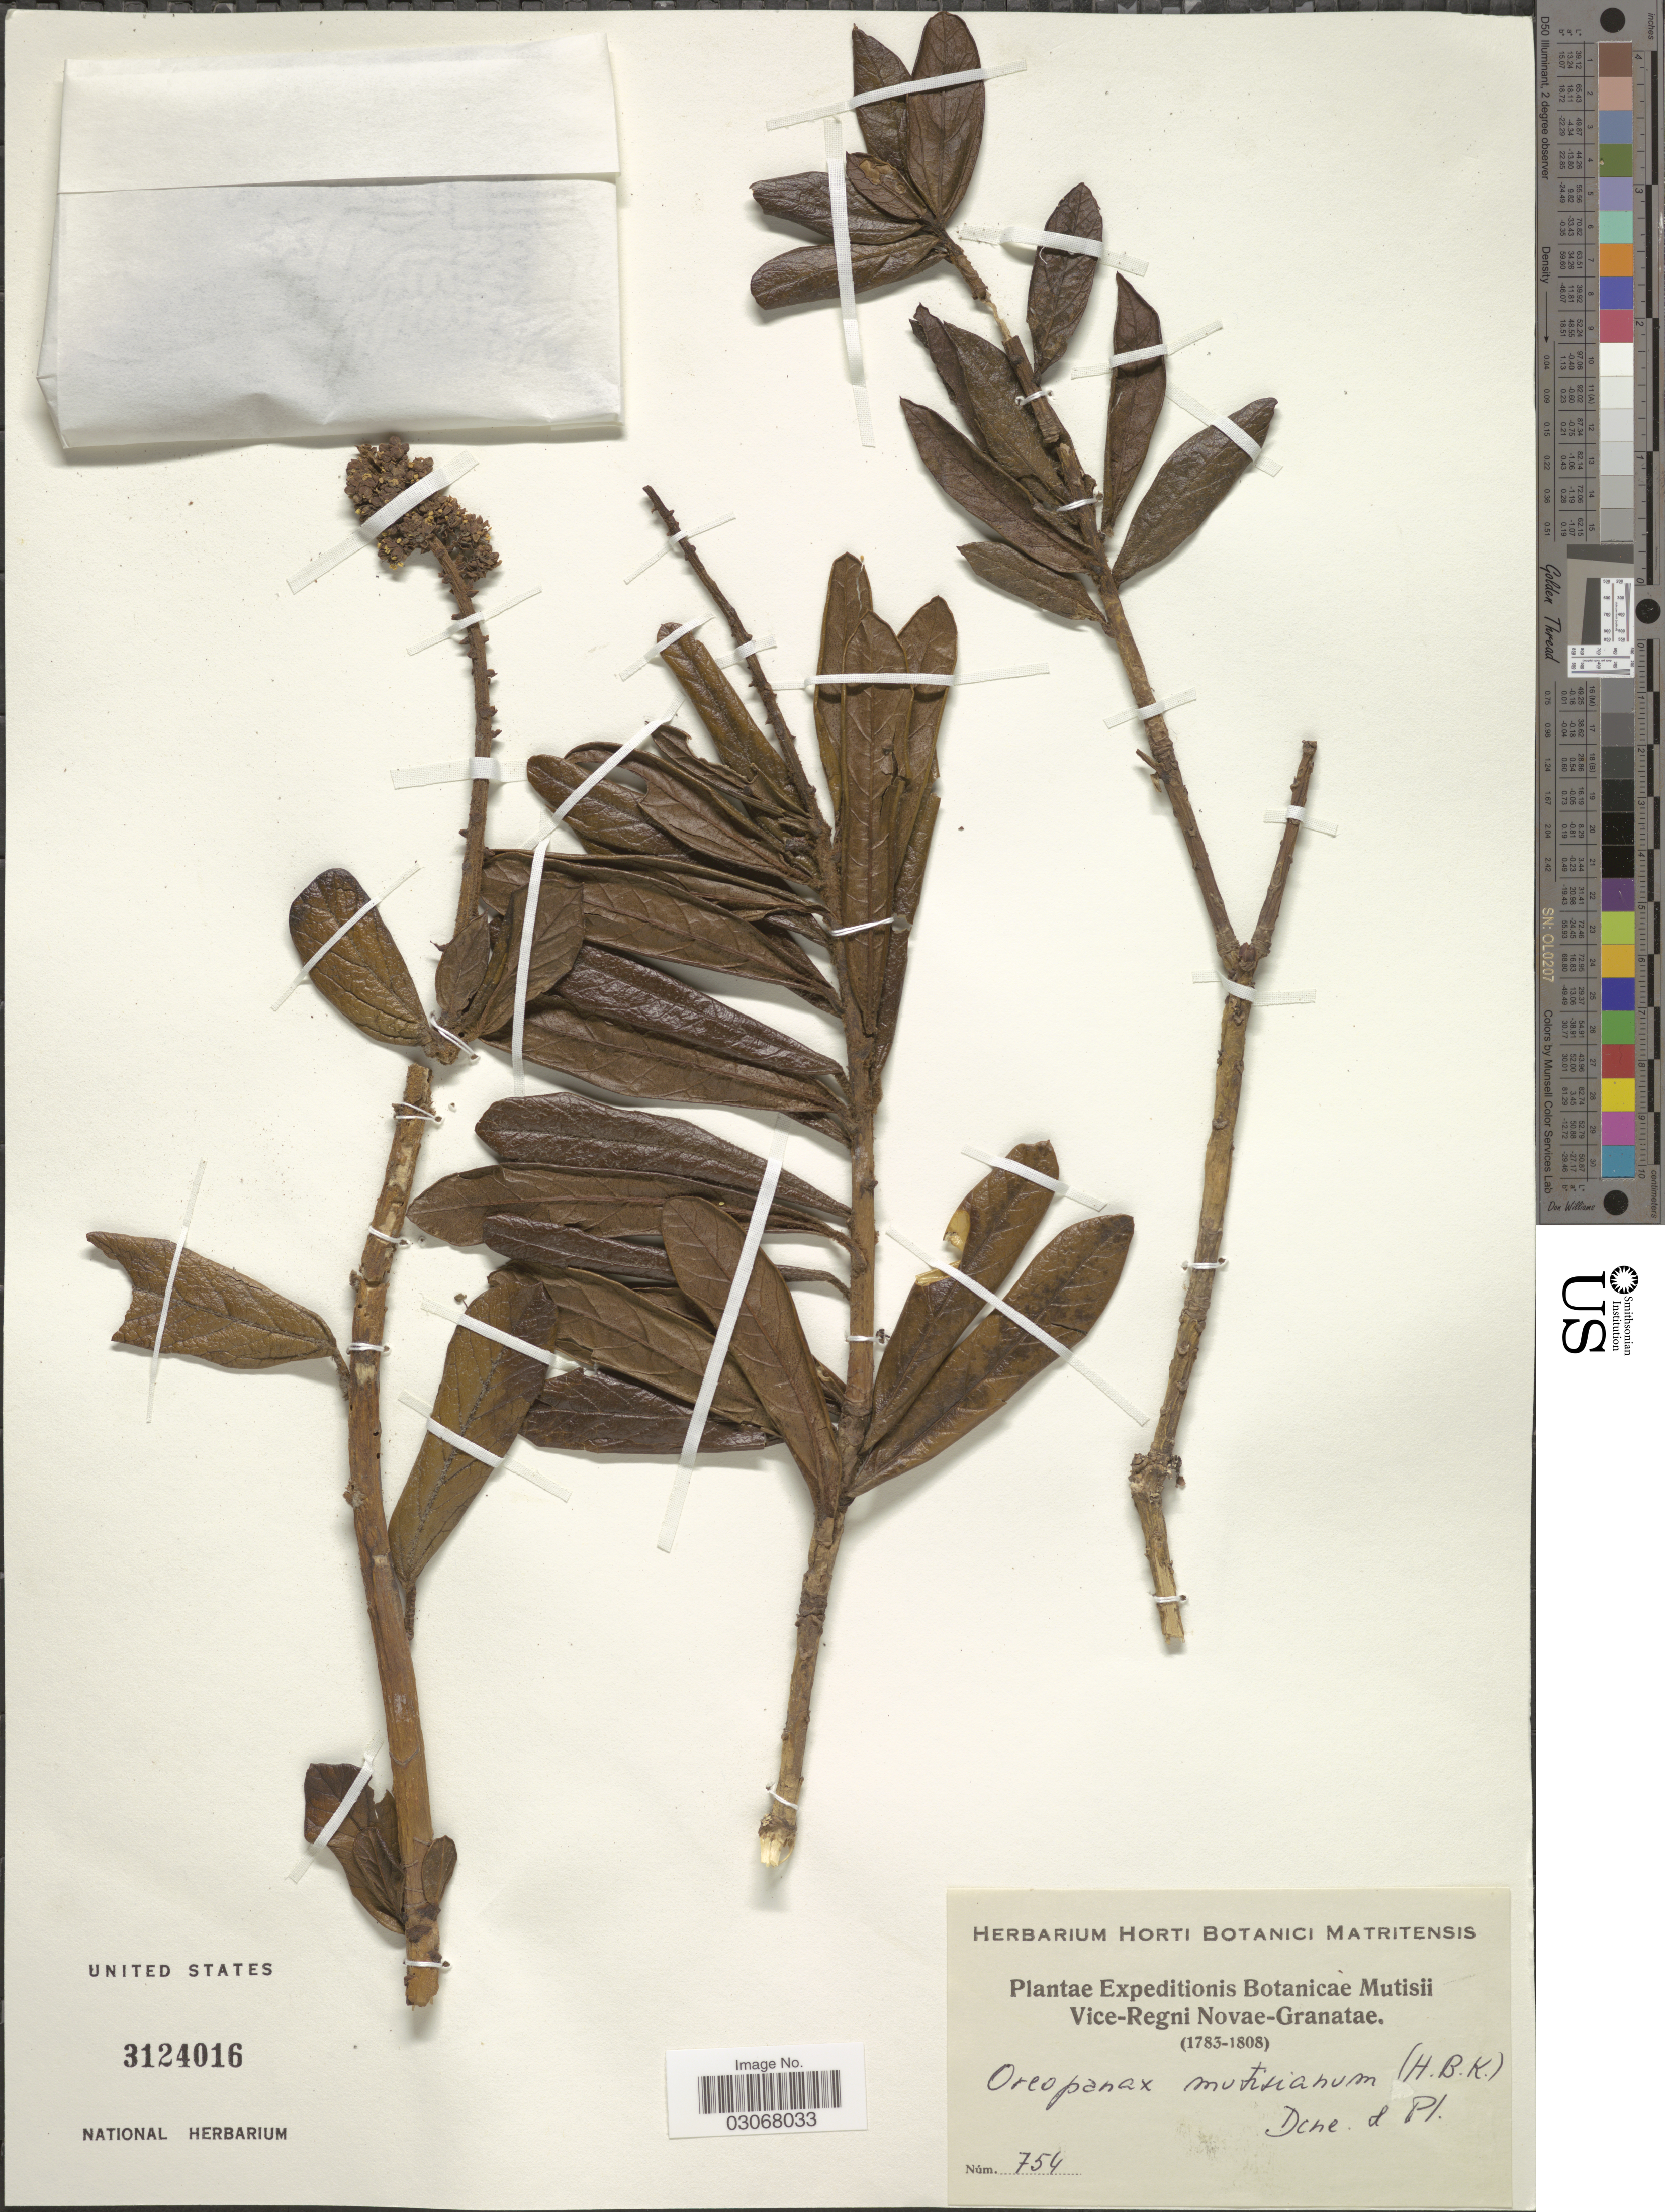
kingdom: Plantae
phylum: Tracheophyta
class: Magnoliopsida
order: Apiales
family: Araliaceae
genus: Oreopanax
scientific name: Oreopanax mutisianus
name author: (Kunth) Decne. & Planch.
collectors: ex herb. Horti Botanici Matritensis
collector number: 754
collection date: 1783/1808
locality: Vice-Regni Novae-Granatae.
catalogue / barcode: US 3124016